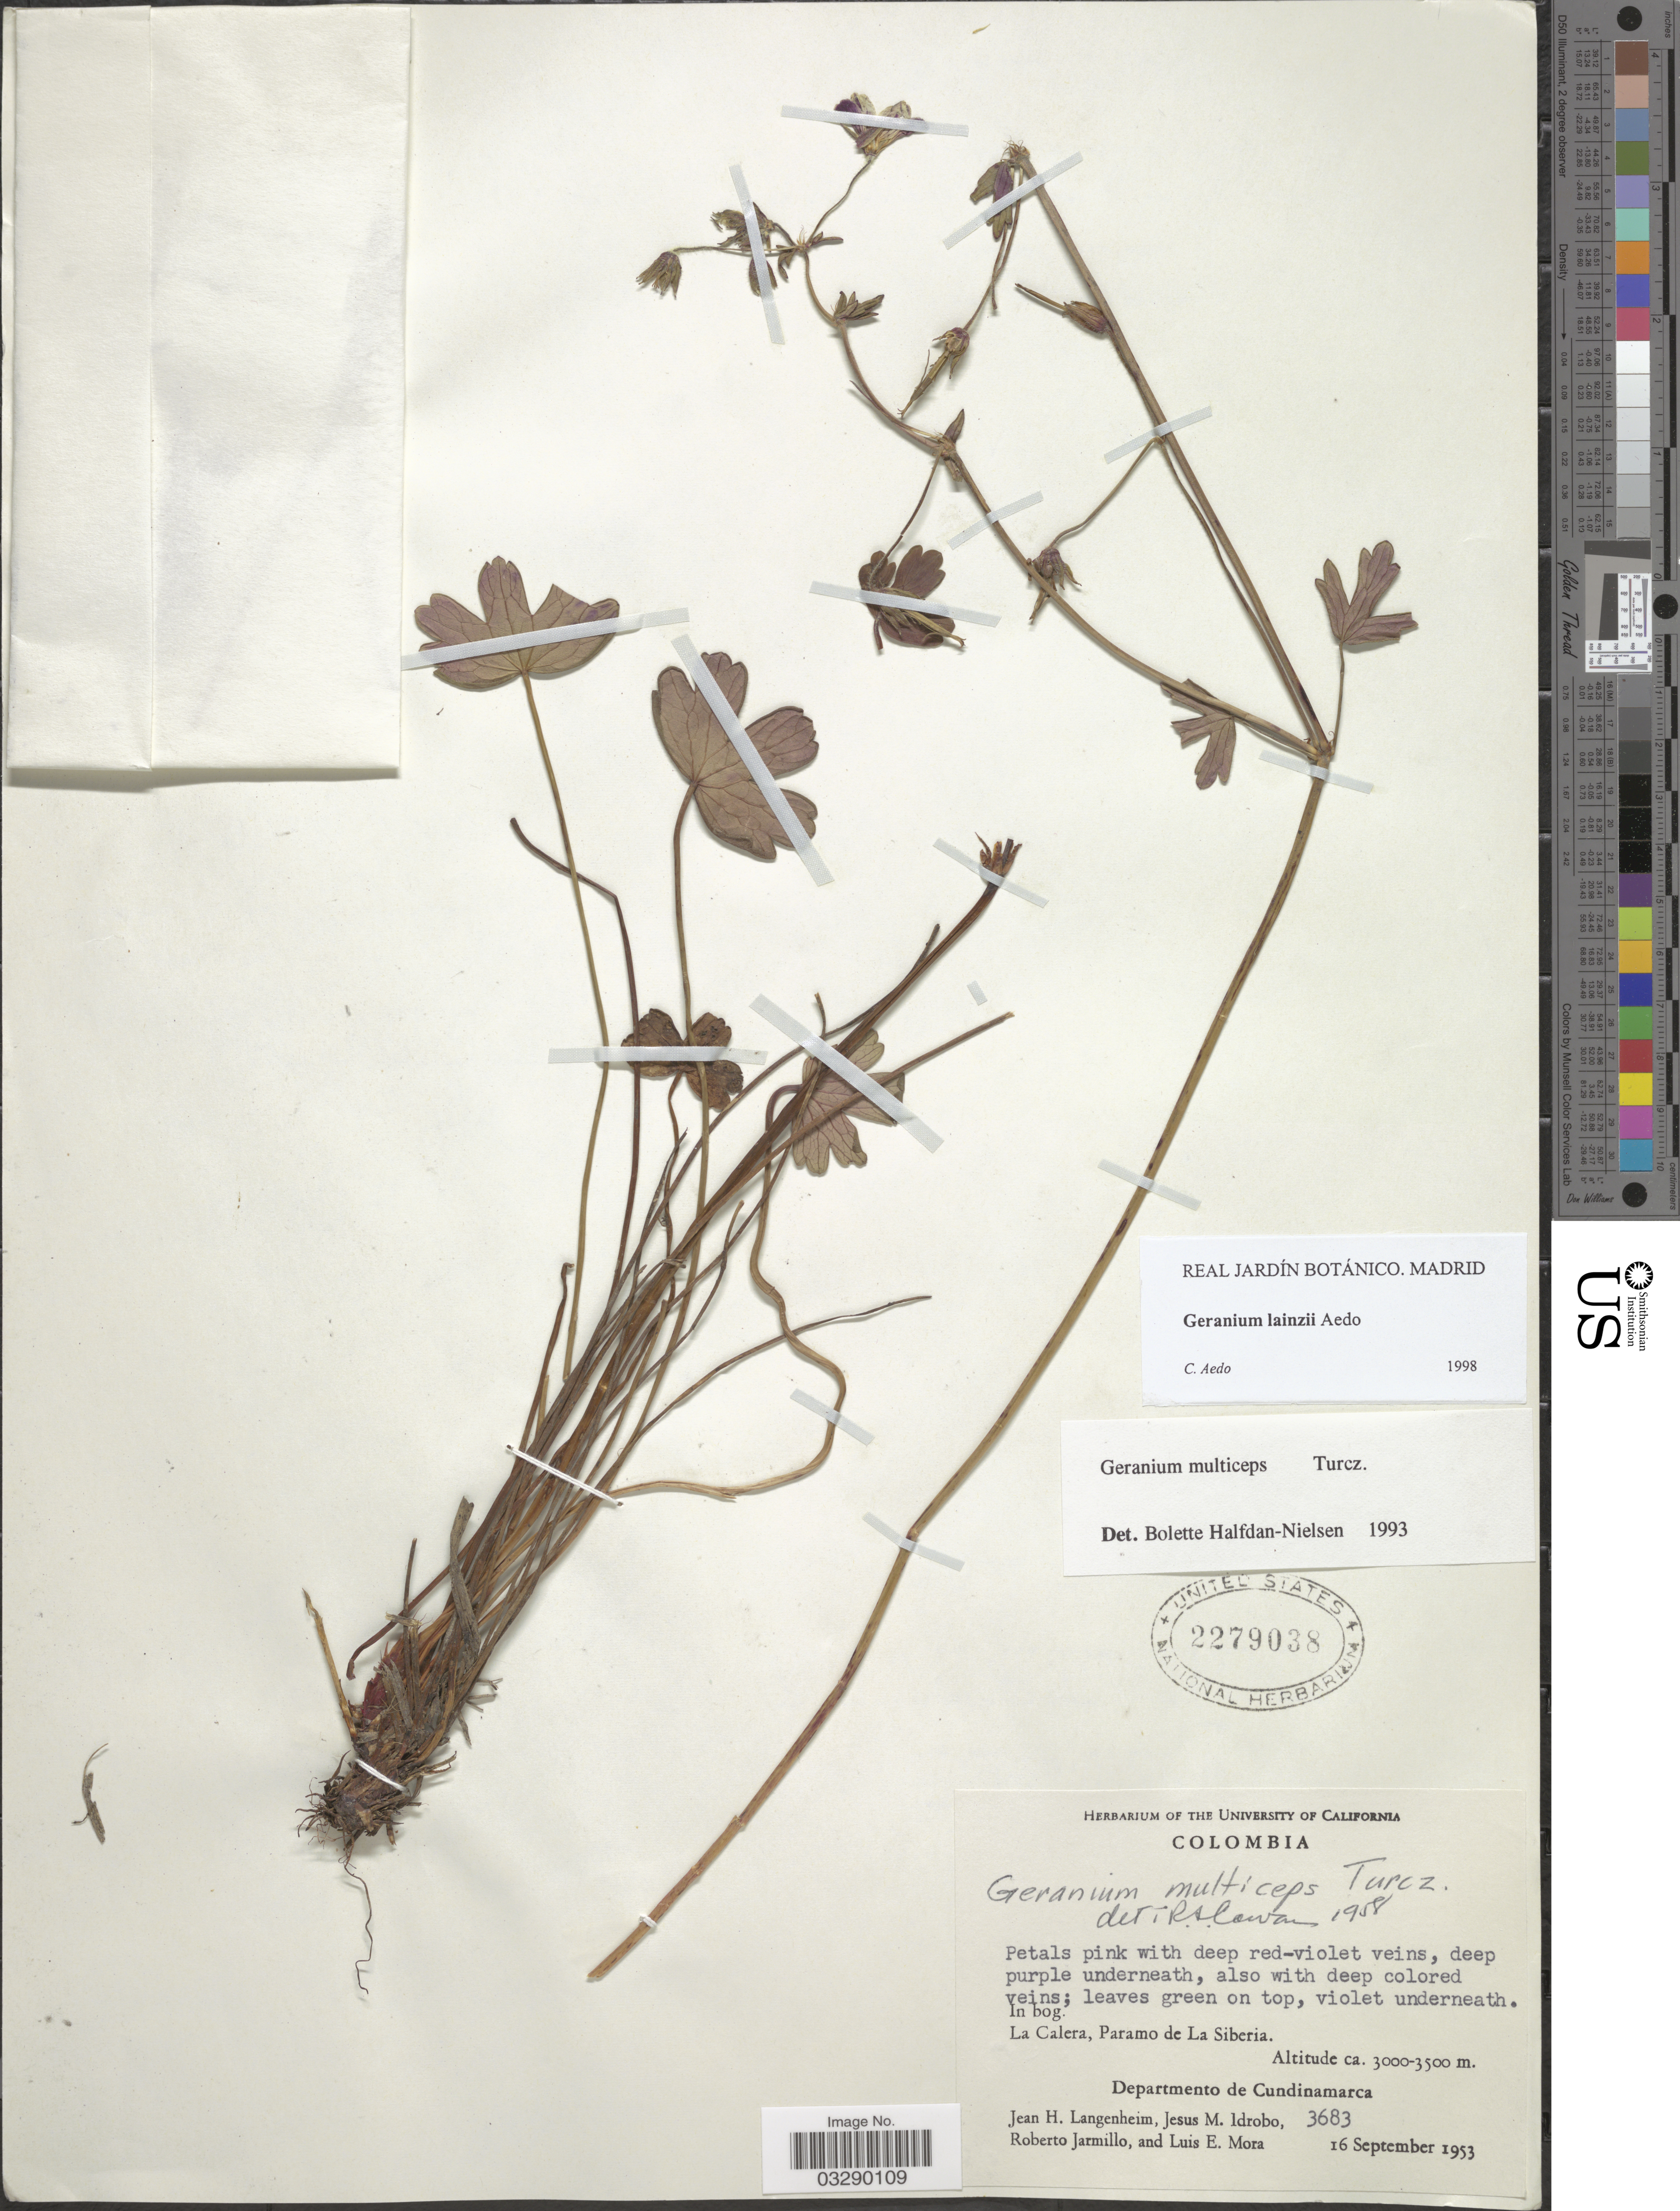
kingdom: Plantae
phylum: Tracheophyta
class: Magnoliopsida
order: Geraniales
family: Geraniaceae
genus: Geranium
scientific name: Geranium lainzii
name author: Aedo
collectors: J. H. Langenheim, J. M. Idrobo, R. Jarmillo & L. E. Mora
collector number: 3683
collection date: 1953-09-16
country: Colombia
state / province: Cundinamarca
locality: La Calera, Paramo de La Siberia. Departamento de Cundinamarca.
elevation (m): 3000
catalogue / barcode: US 2279038